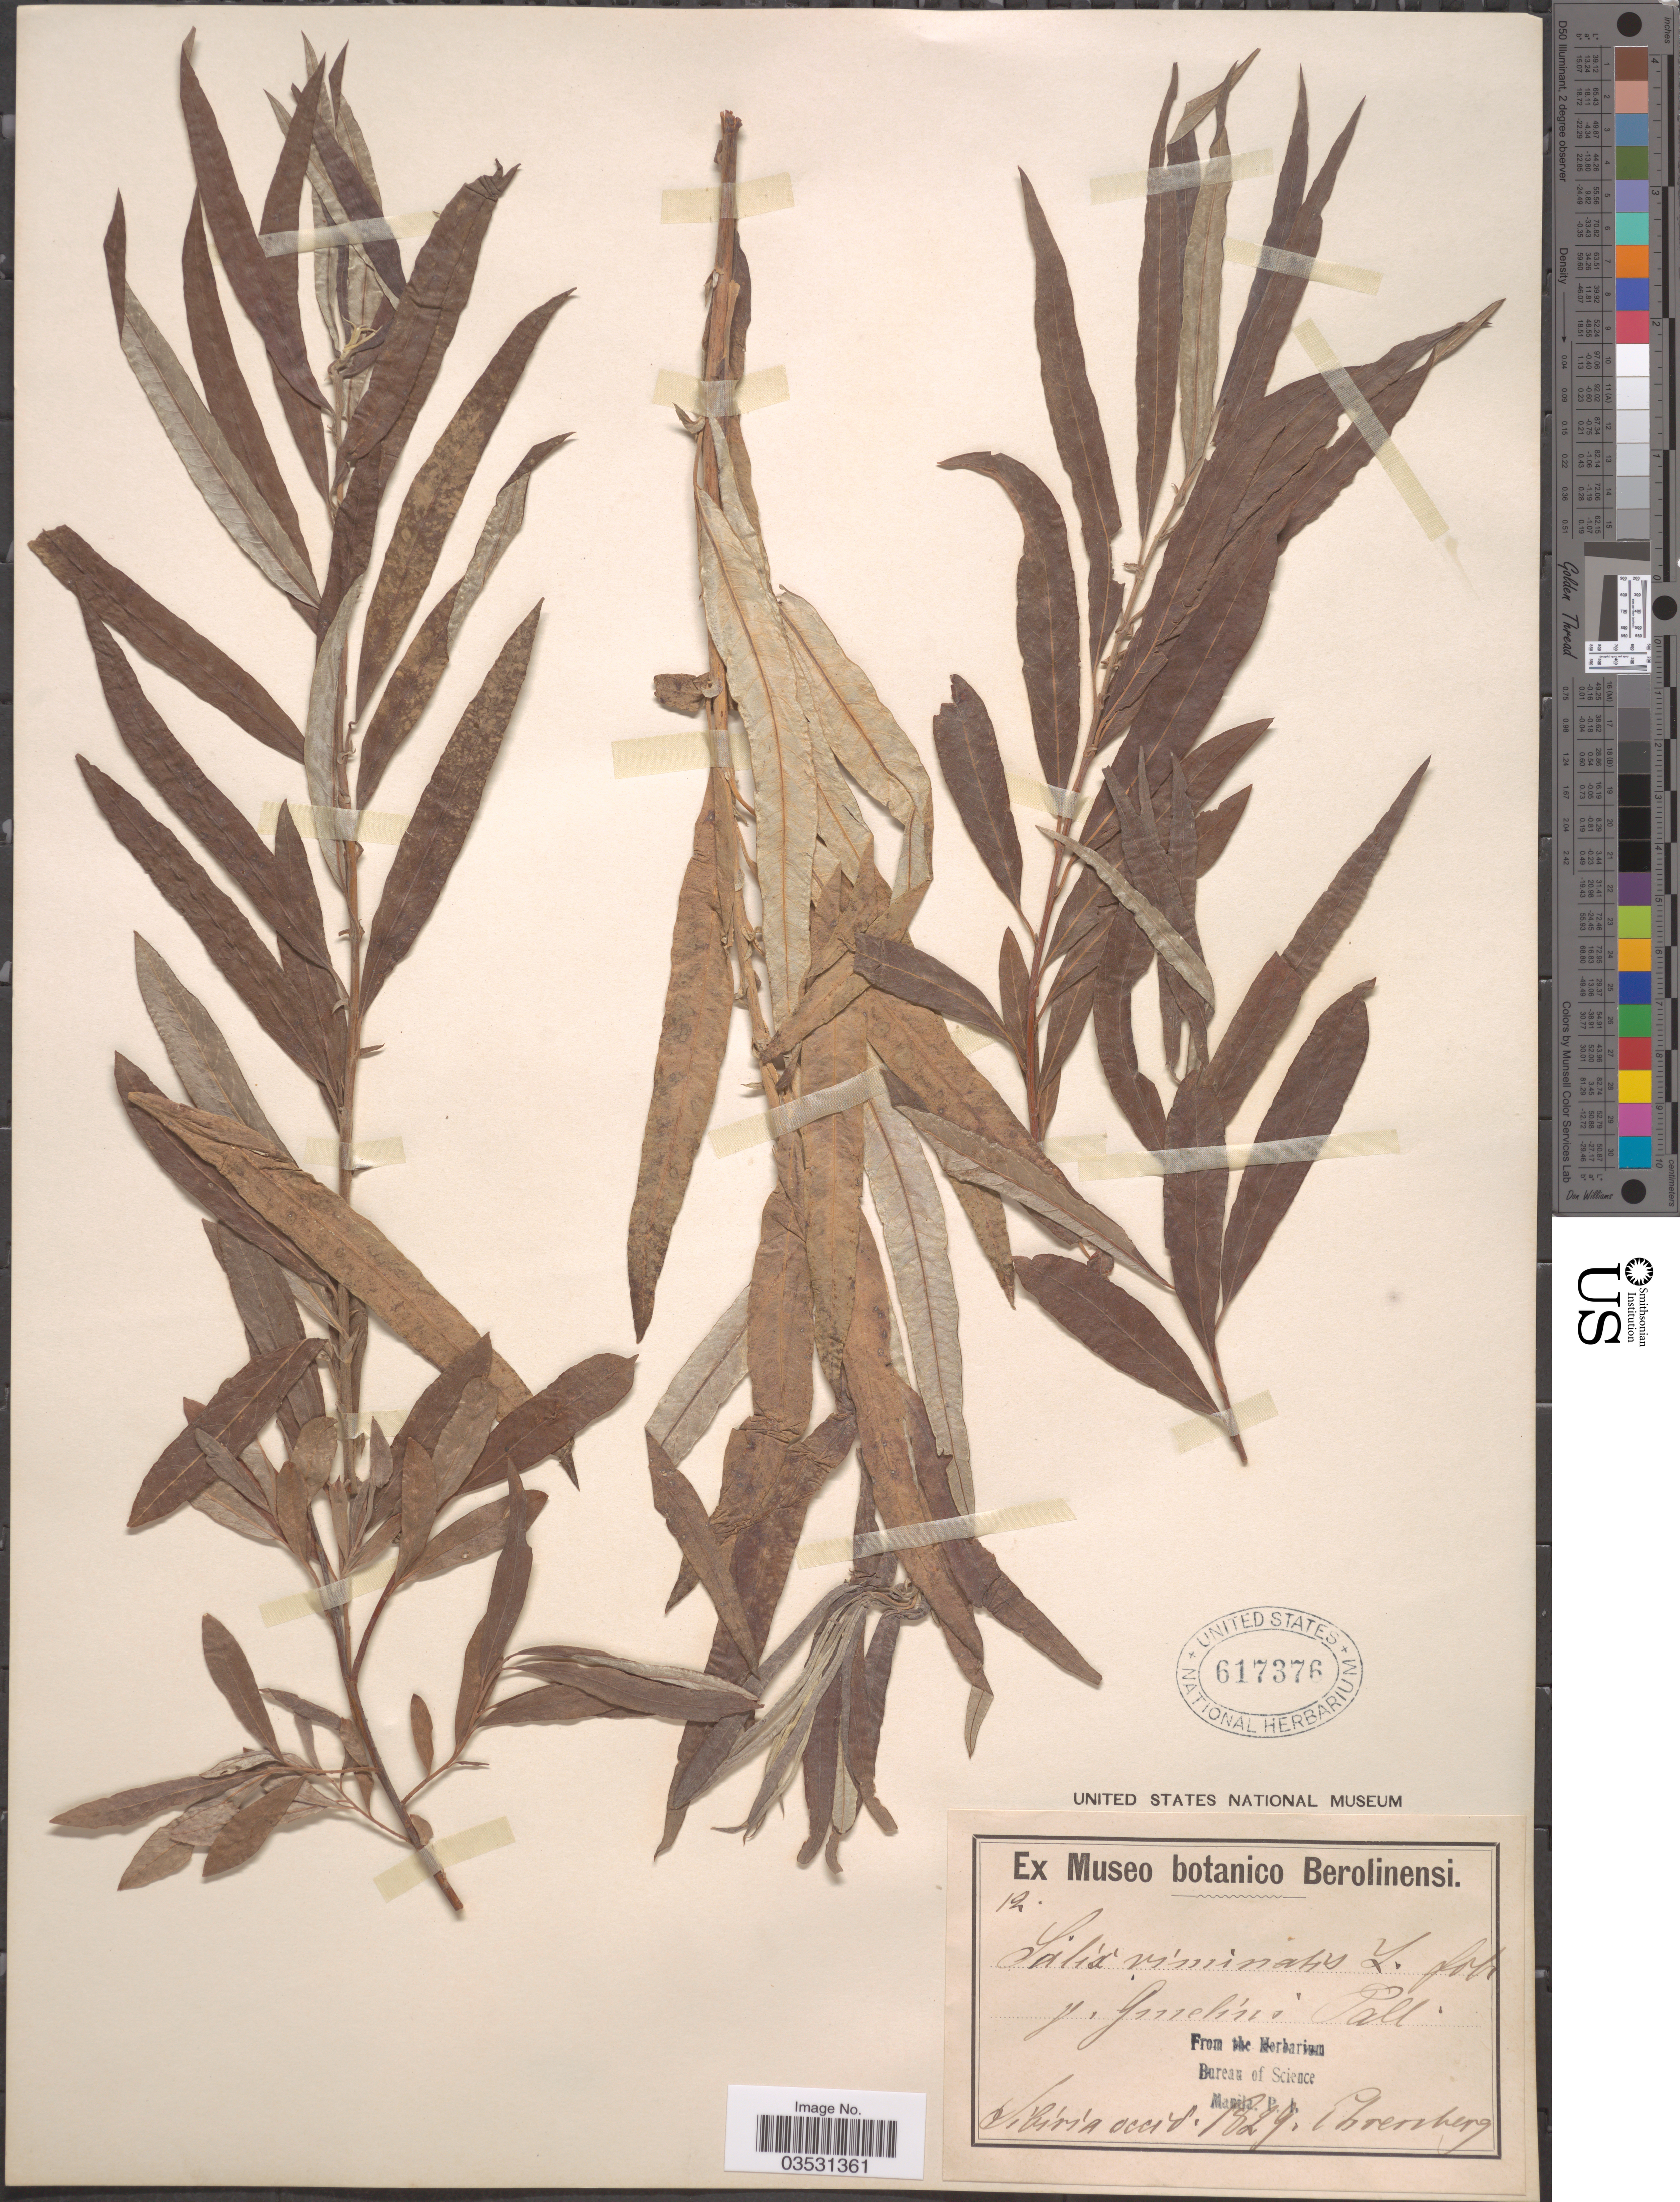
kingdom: Plantae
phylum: Tracheophyta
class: Magnoliopsida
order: Malpighiales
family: Salicaceae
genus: Salix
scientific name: Salix viminalis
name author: L.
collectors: -. Ehrenberg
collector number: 12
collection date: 1829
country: Russian Federation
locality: Siberia occid.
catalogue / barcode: US 617376